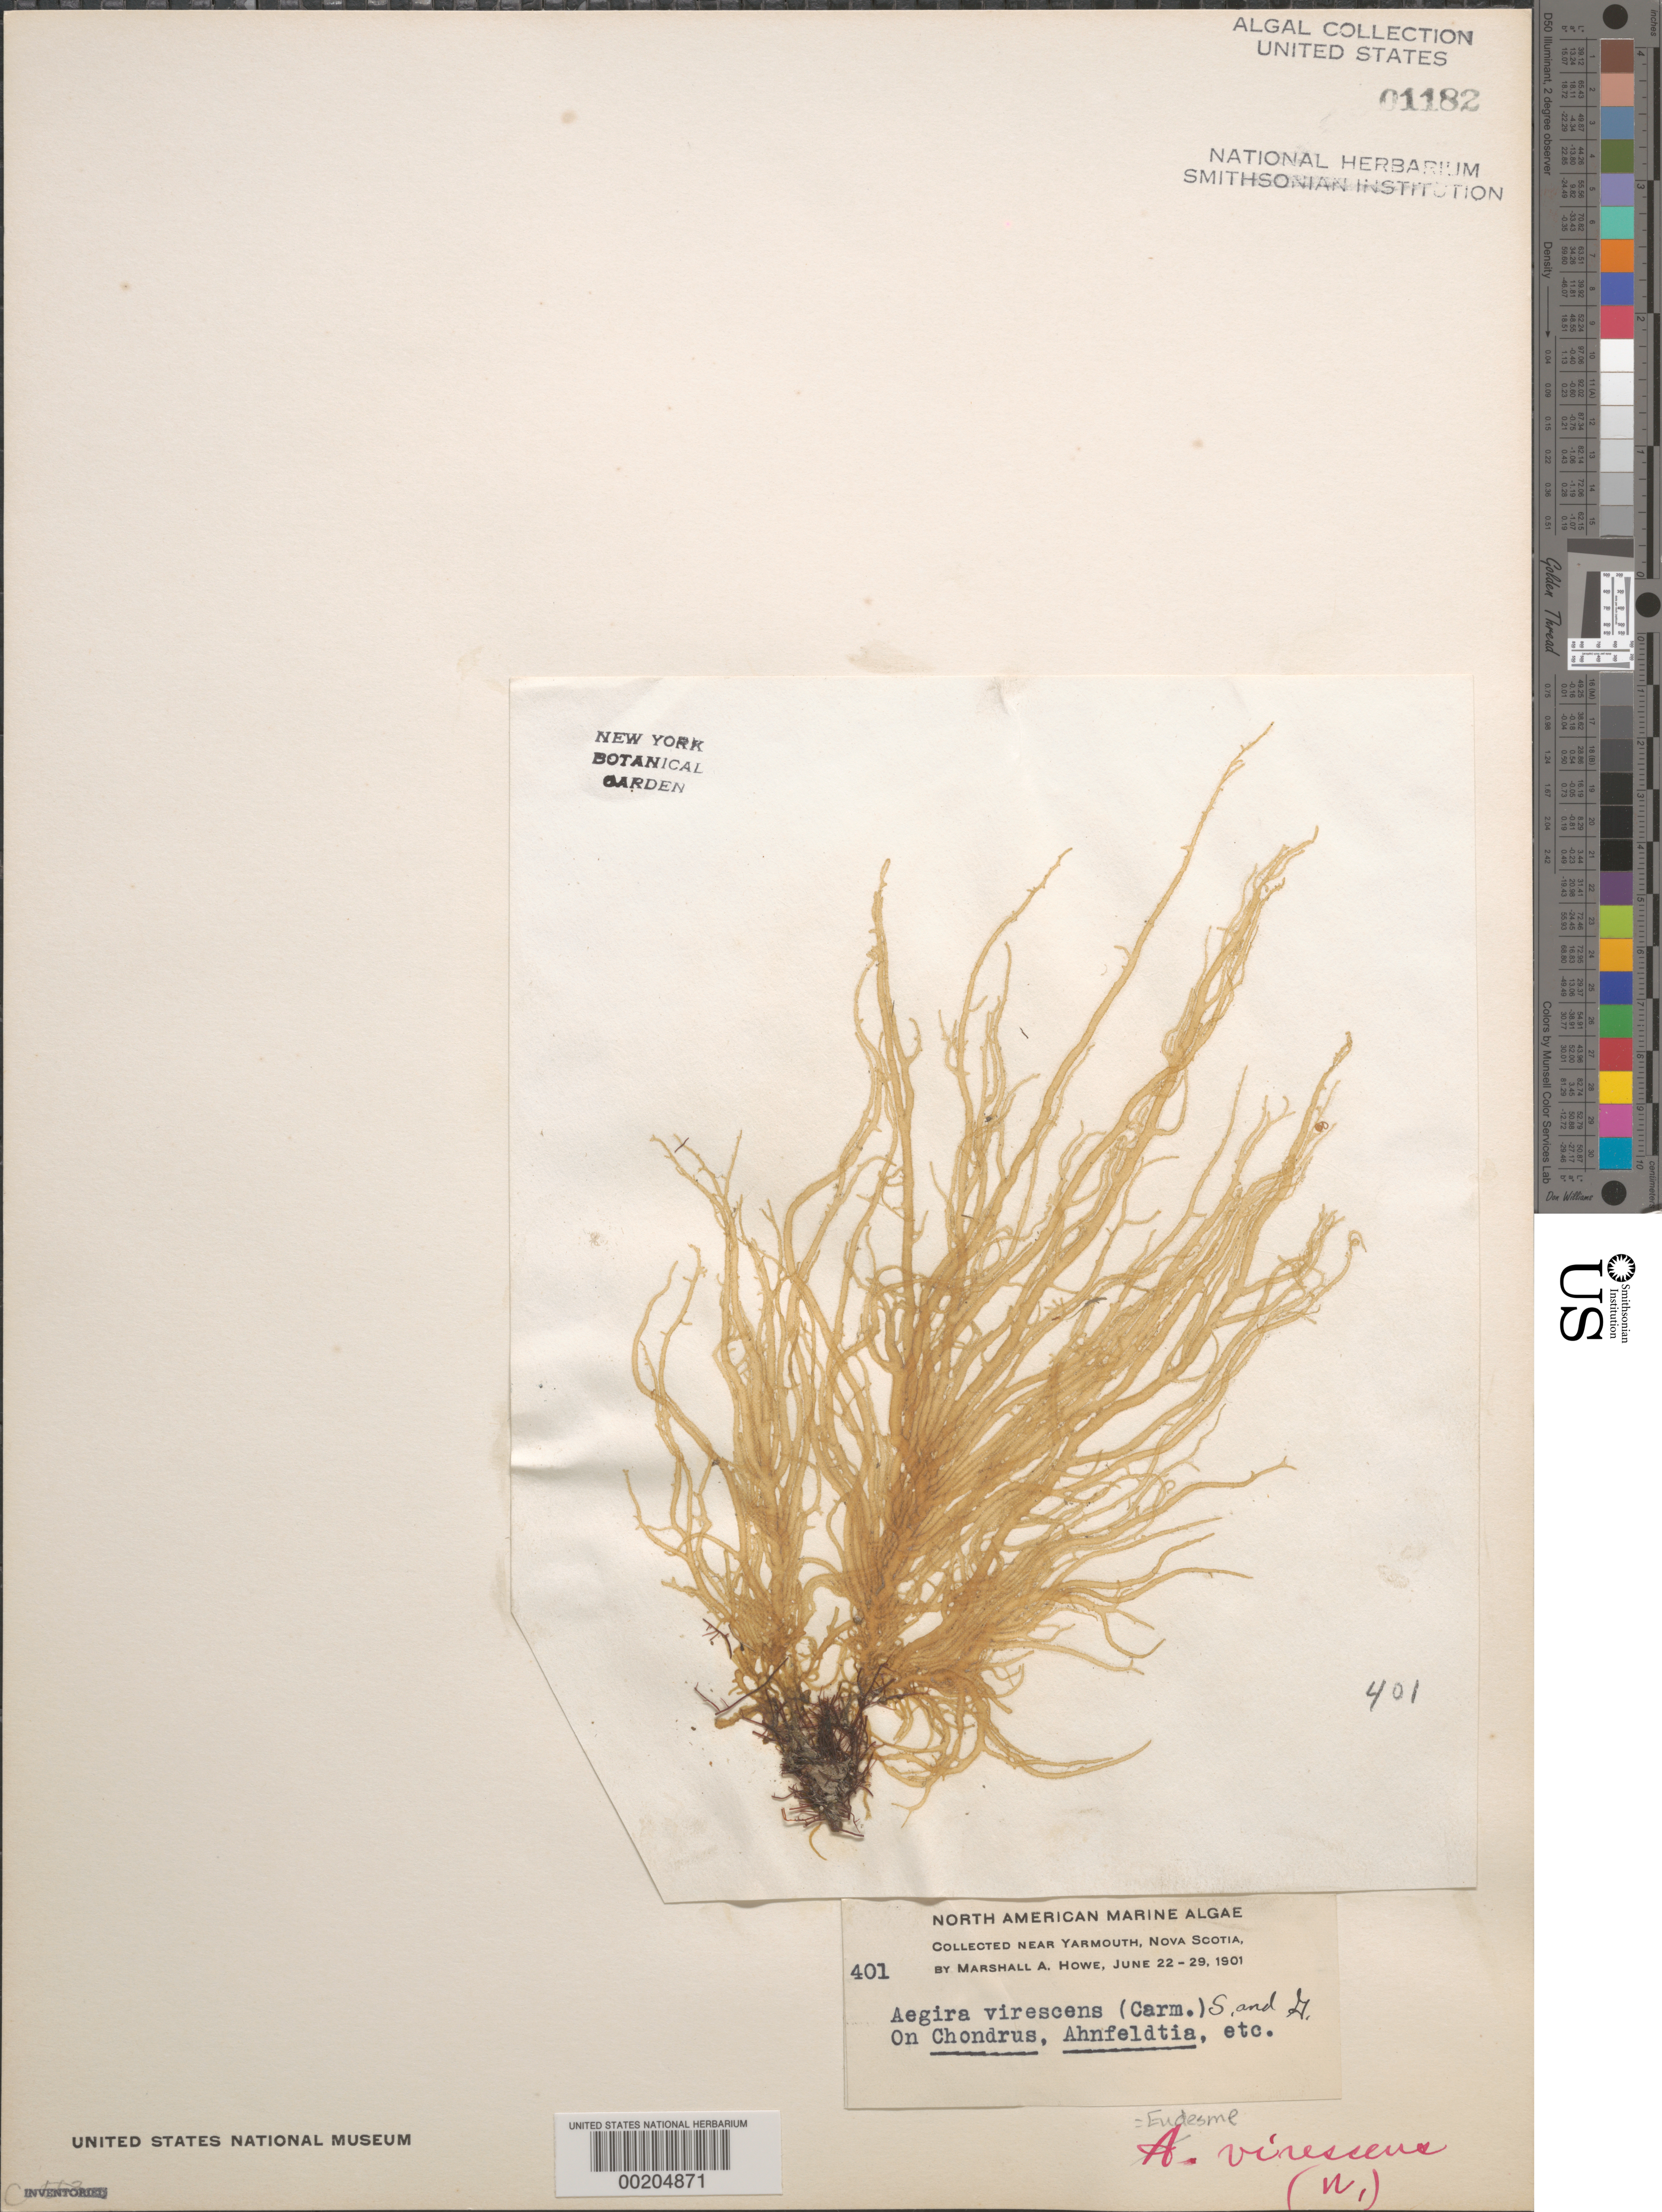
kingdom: Chromista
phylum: Ochrophyta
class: Phaeophyceae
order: Ectocarpales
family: Chordariaceae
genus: Eudesme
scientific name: Eudesme virescens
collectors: M. A. Howe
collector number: MAH 401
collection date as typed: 22 Jun 1901 TO 29 Jun 1901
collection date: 1901-06-22/1901-06-29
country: Canada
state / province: Nova Scotia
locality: Near yarmouth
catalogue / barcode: US 1182